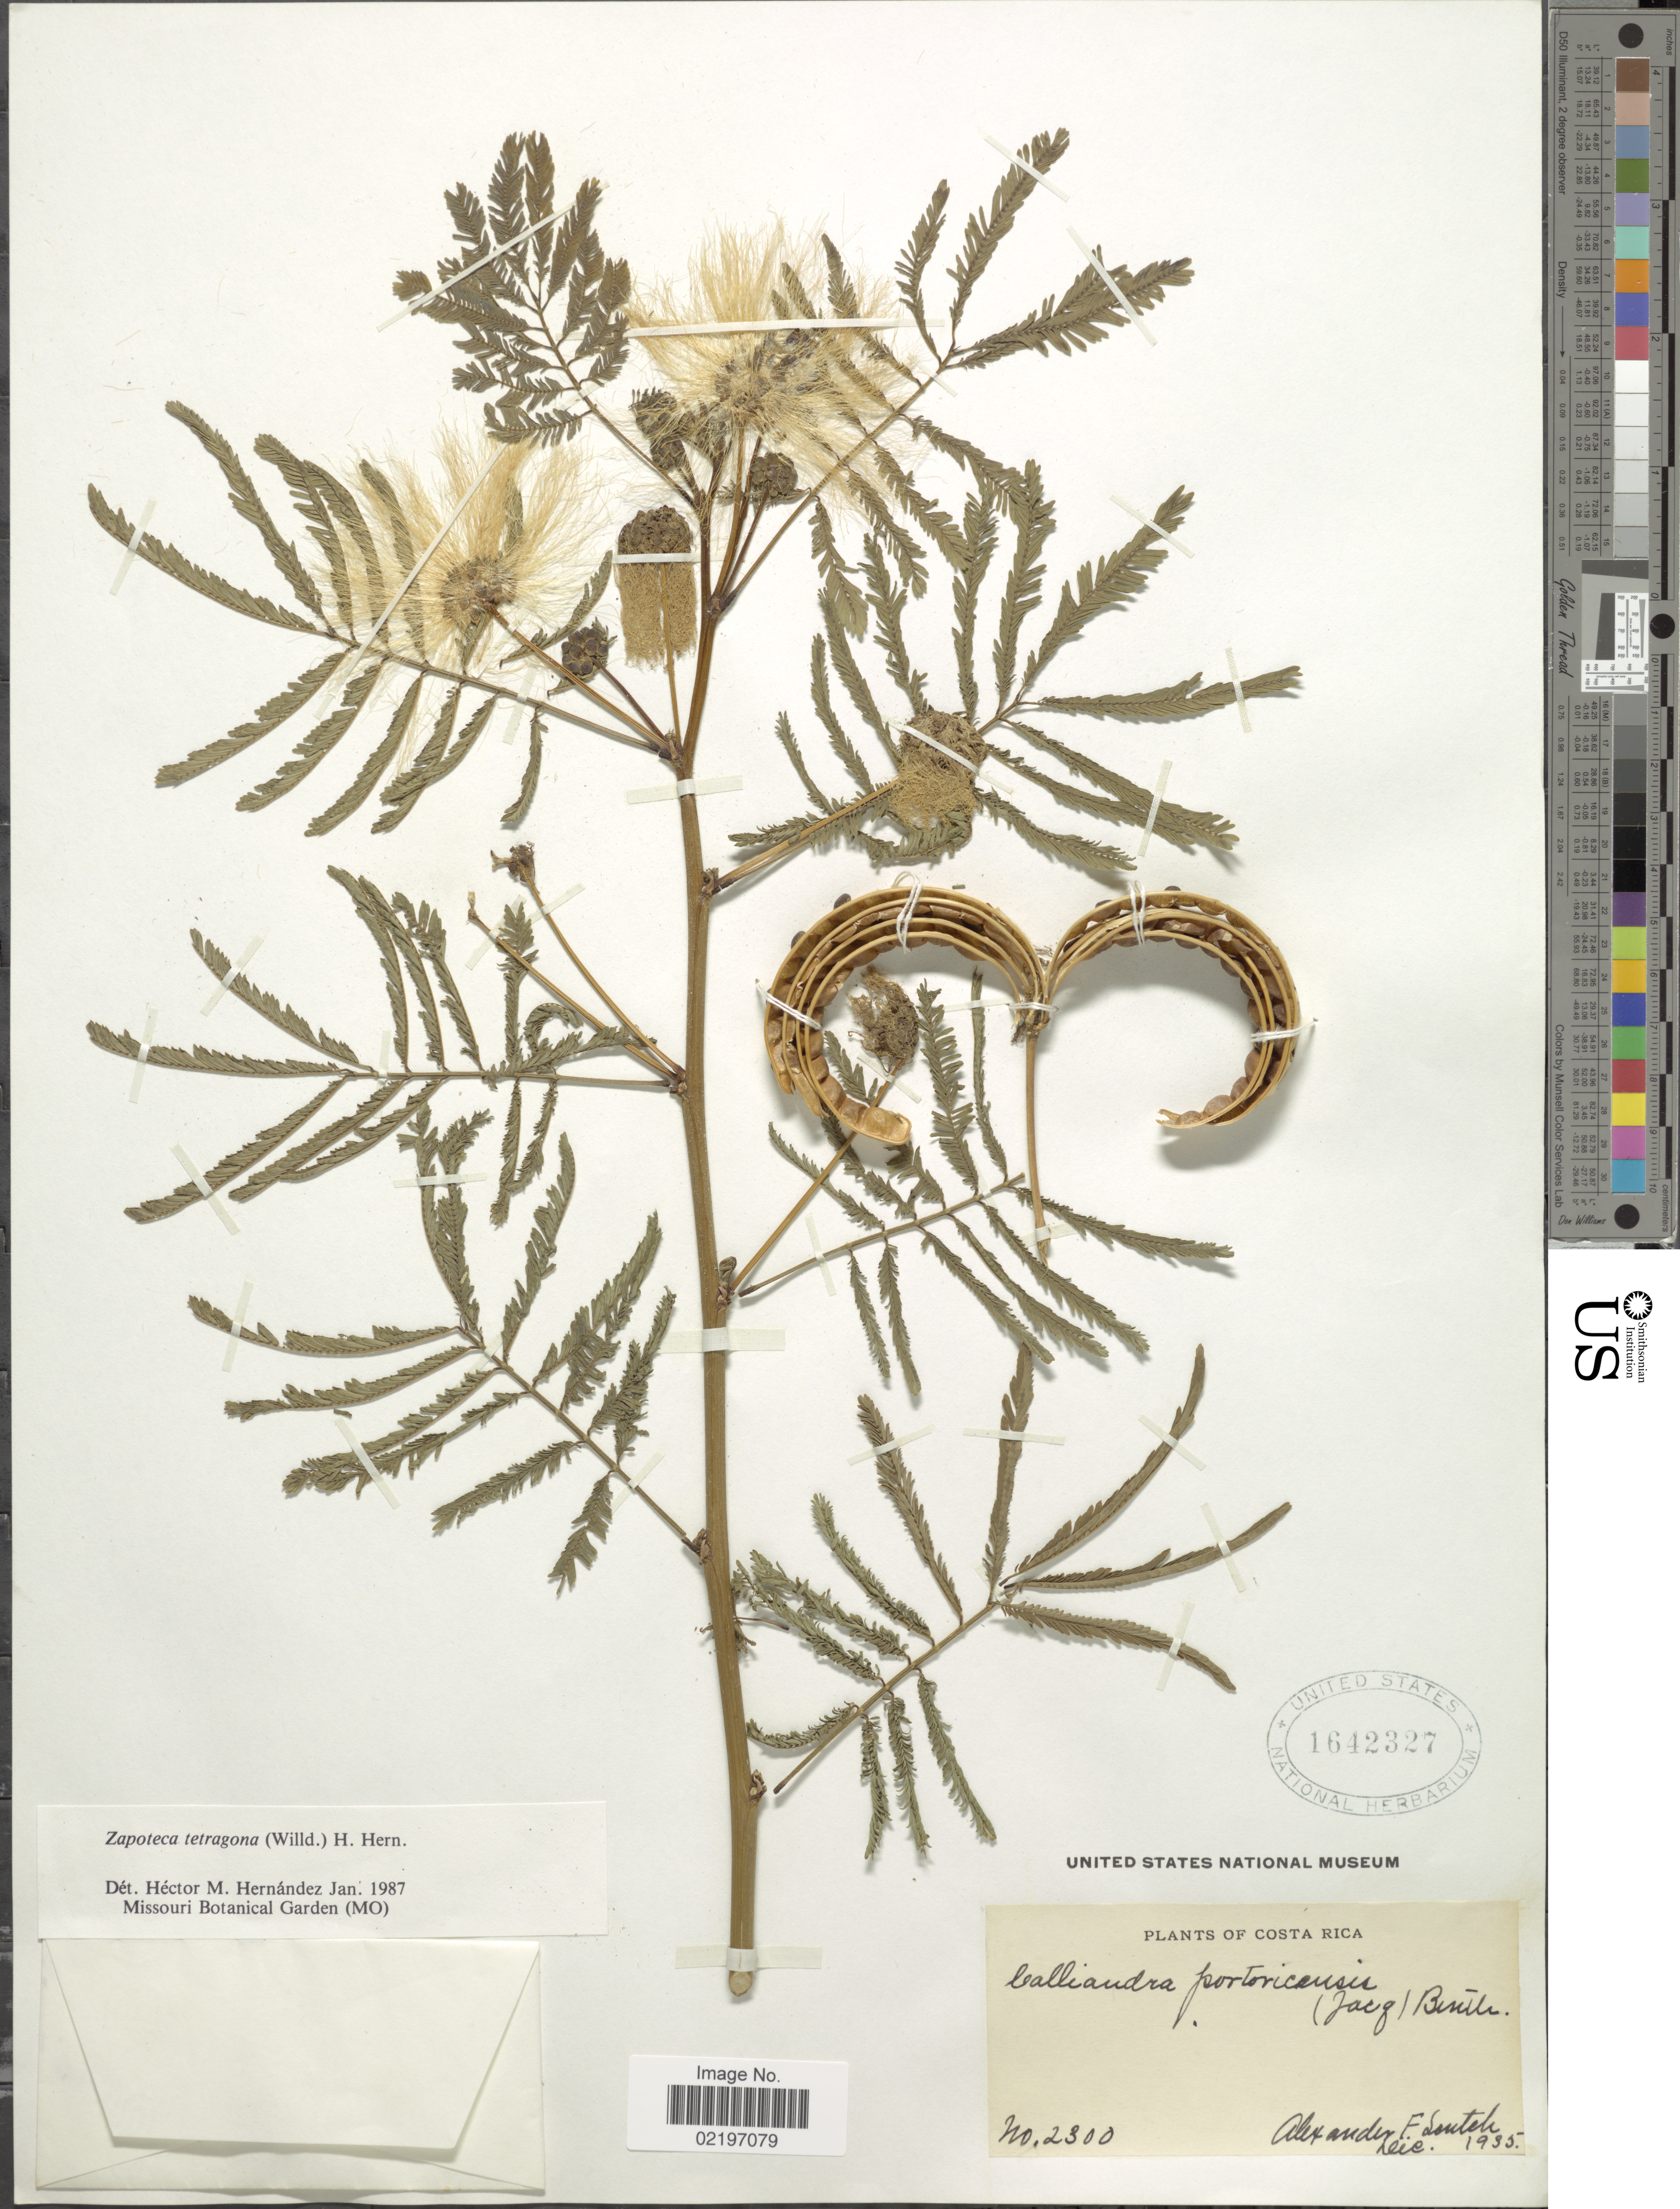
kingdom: Plantae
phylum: Tracheophyta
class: Magnoliopsida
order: Fabales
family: Fabaceae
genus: Zapoteca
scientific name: Zapoteca tetragona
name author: (Willd.) H.M. Hern.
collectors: A. Sonteh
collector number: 2300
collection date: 1935-12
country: Costa Rica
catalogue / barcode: US 1642327